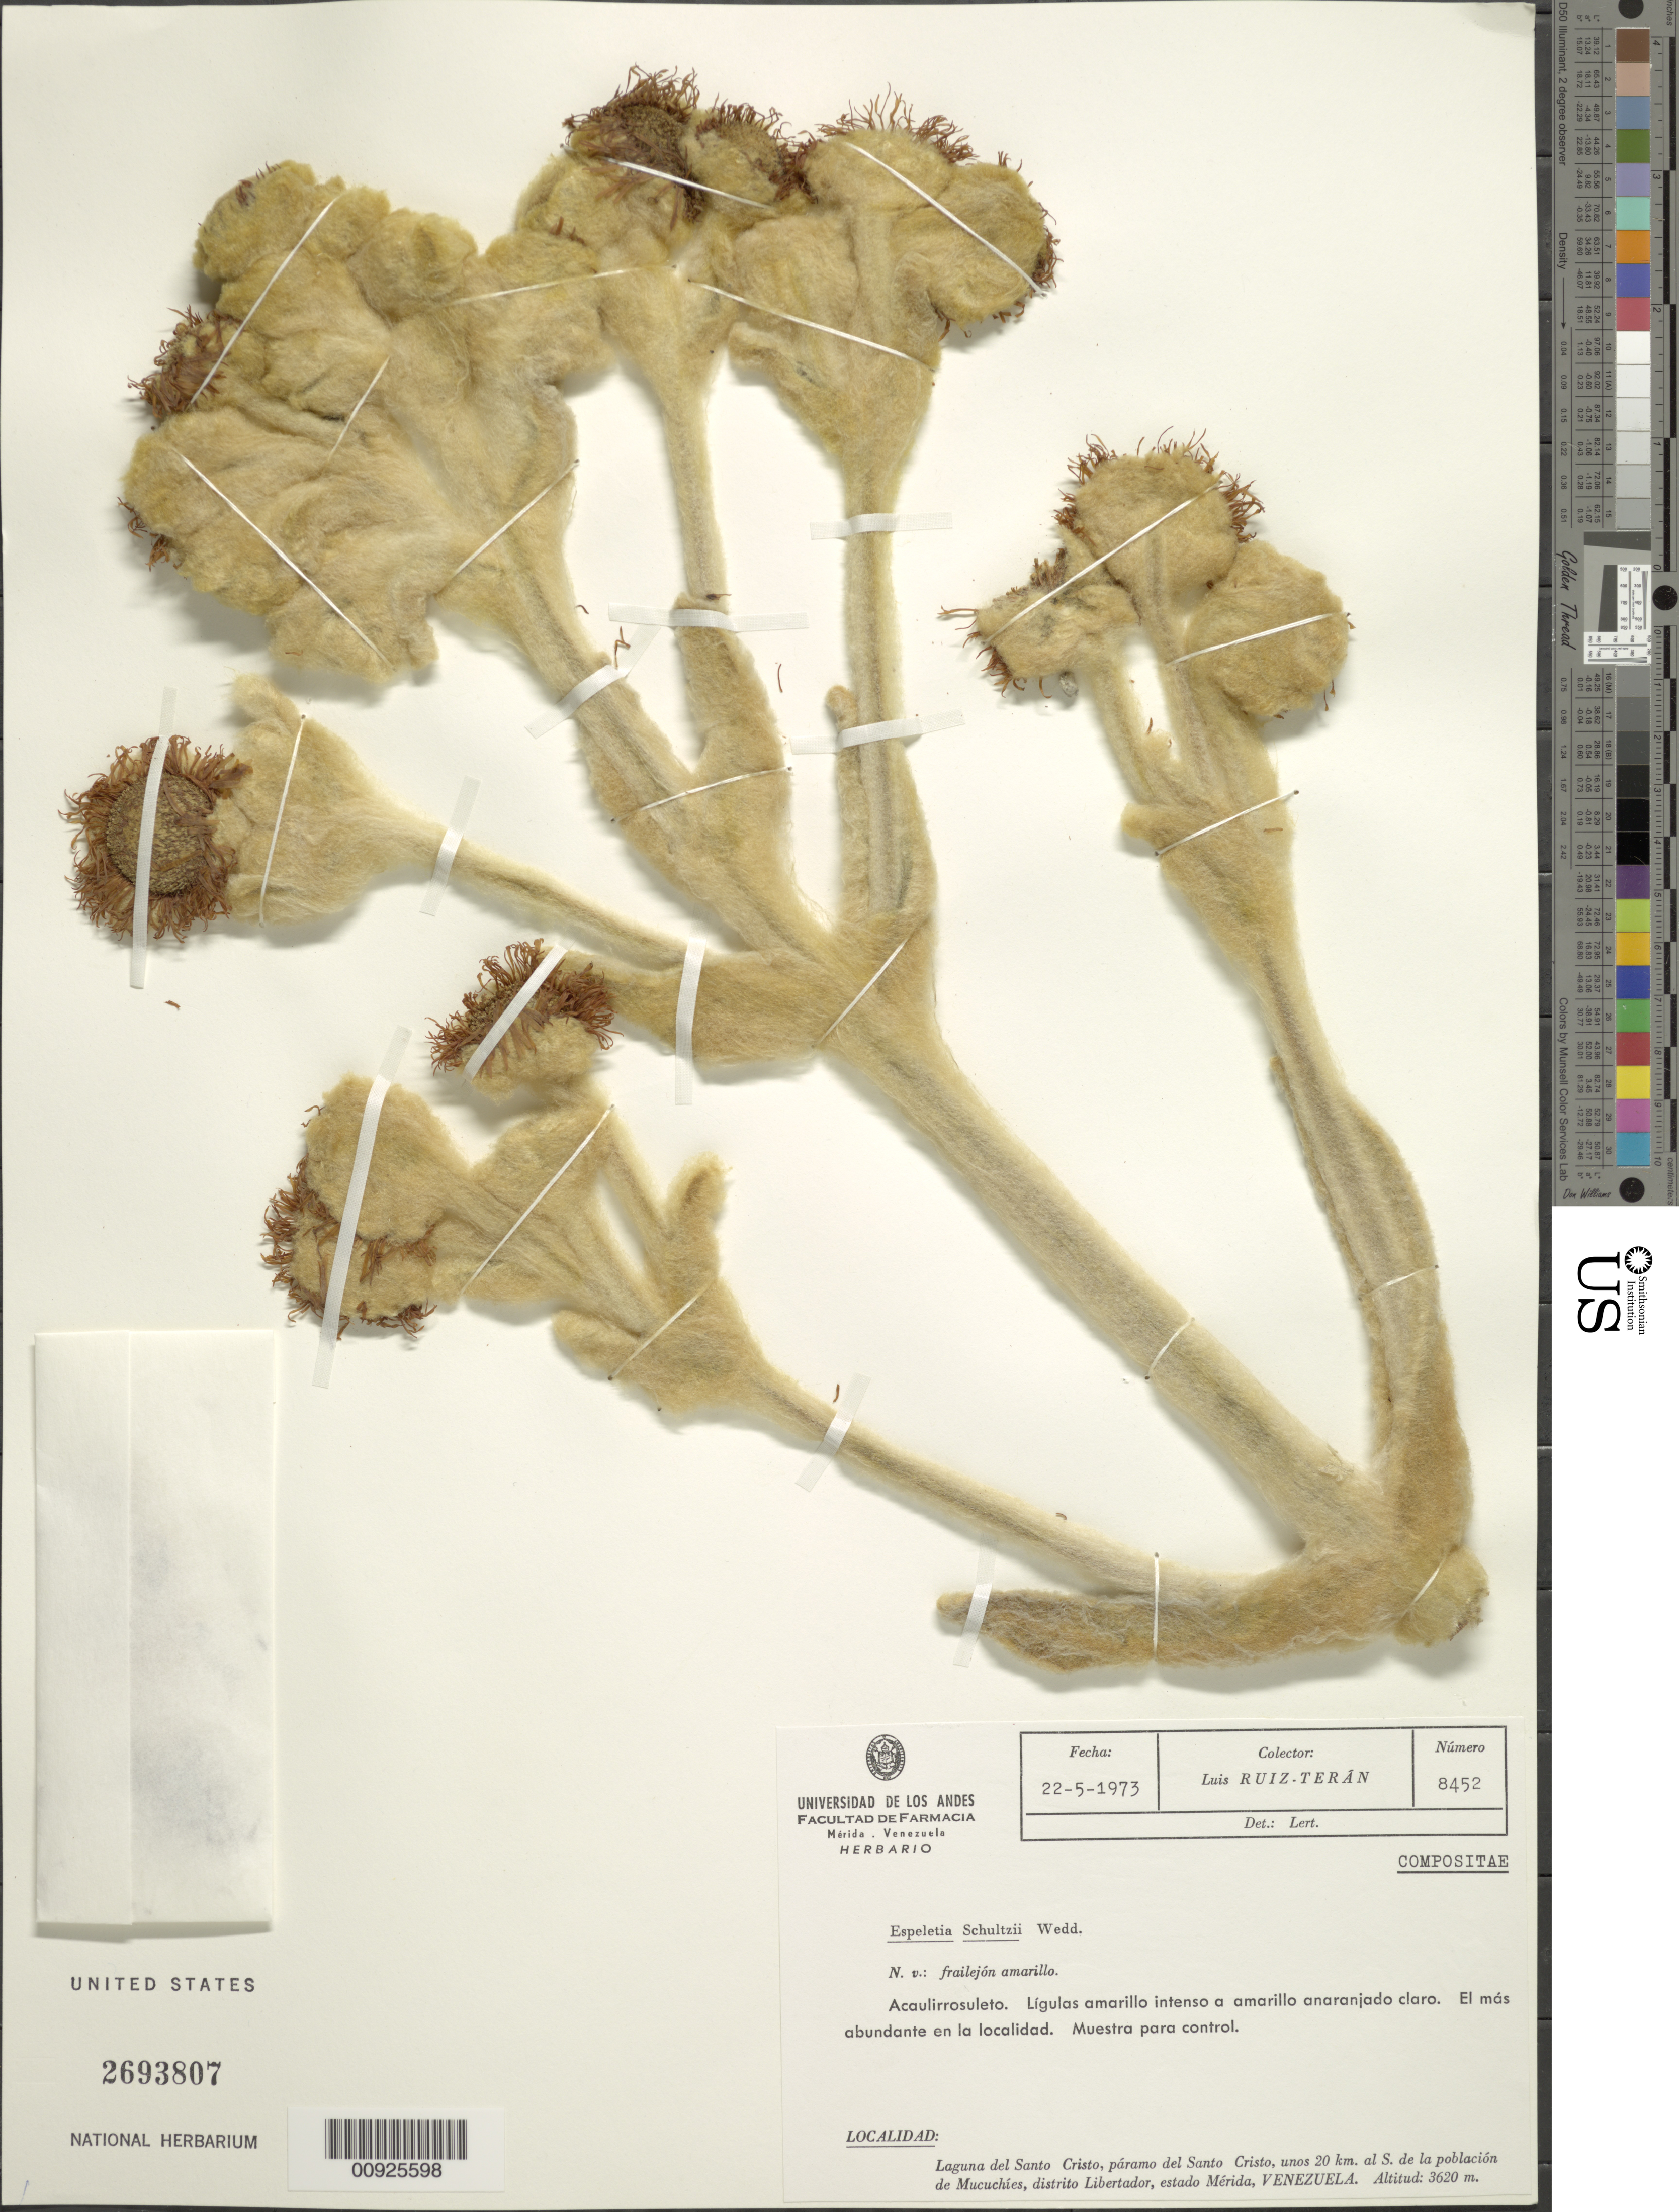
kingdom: Plantae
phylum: Tracheophyta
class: Magnoliopsida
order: Asterales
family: Asteraceae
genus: Espeletia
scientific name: Espeletia schultzii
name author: Wedd.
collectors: L. E. Ruíz-Terán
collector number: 8452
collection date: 1973-05-22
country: Venezuela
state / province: Mérida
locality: P. del Santo Cristo. Laguna del Santo Cristo, P. del Santo Cristo, unos 20 km al S de la población de Mucuchíes, distrito Libertador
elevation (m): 3620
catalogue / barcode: US 2693807